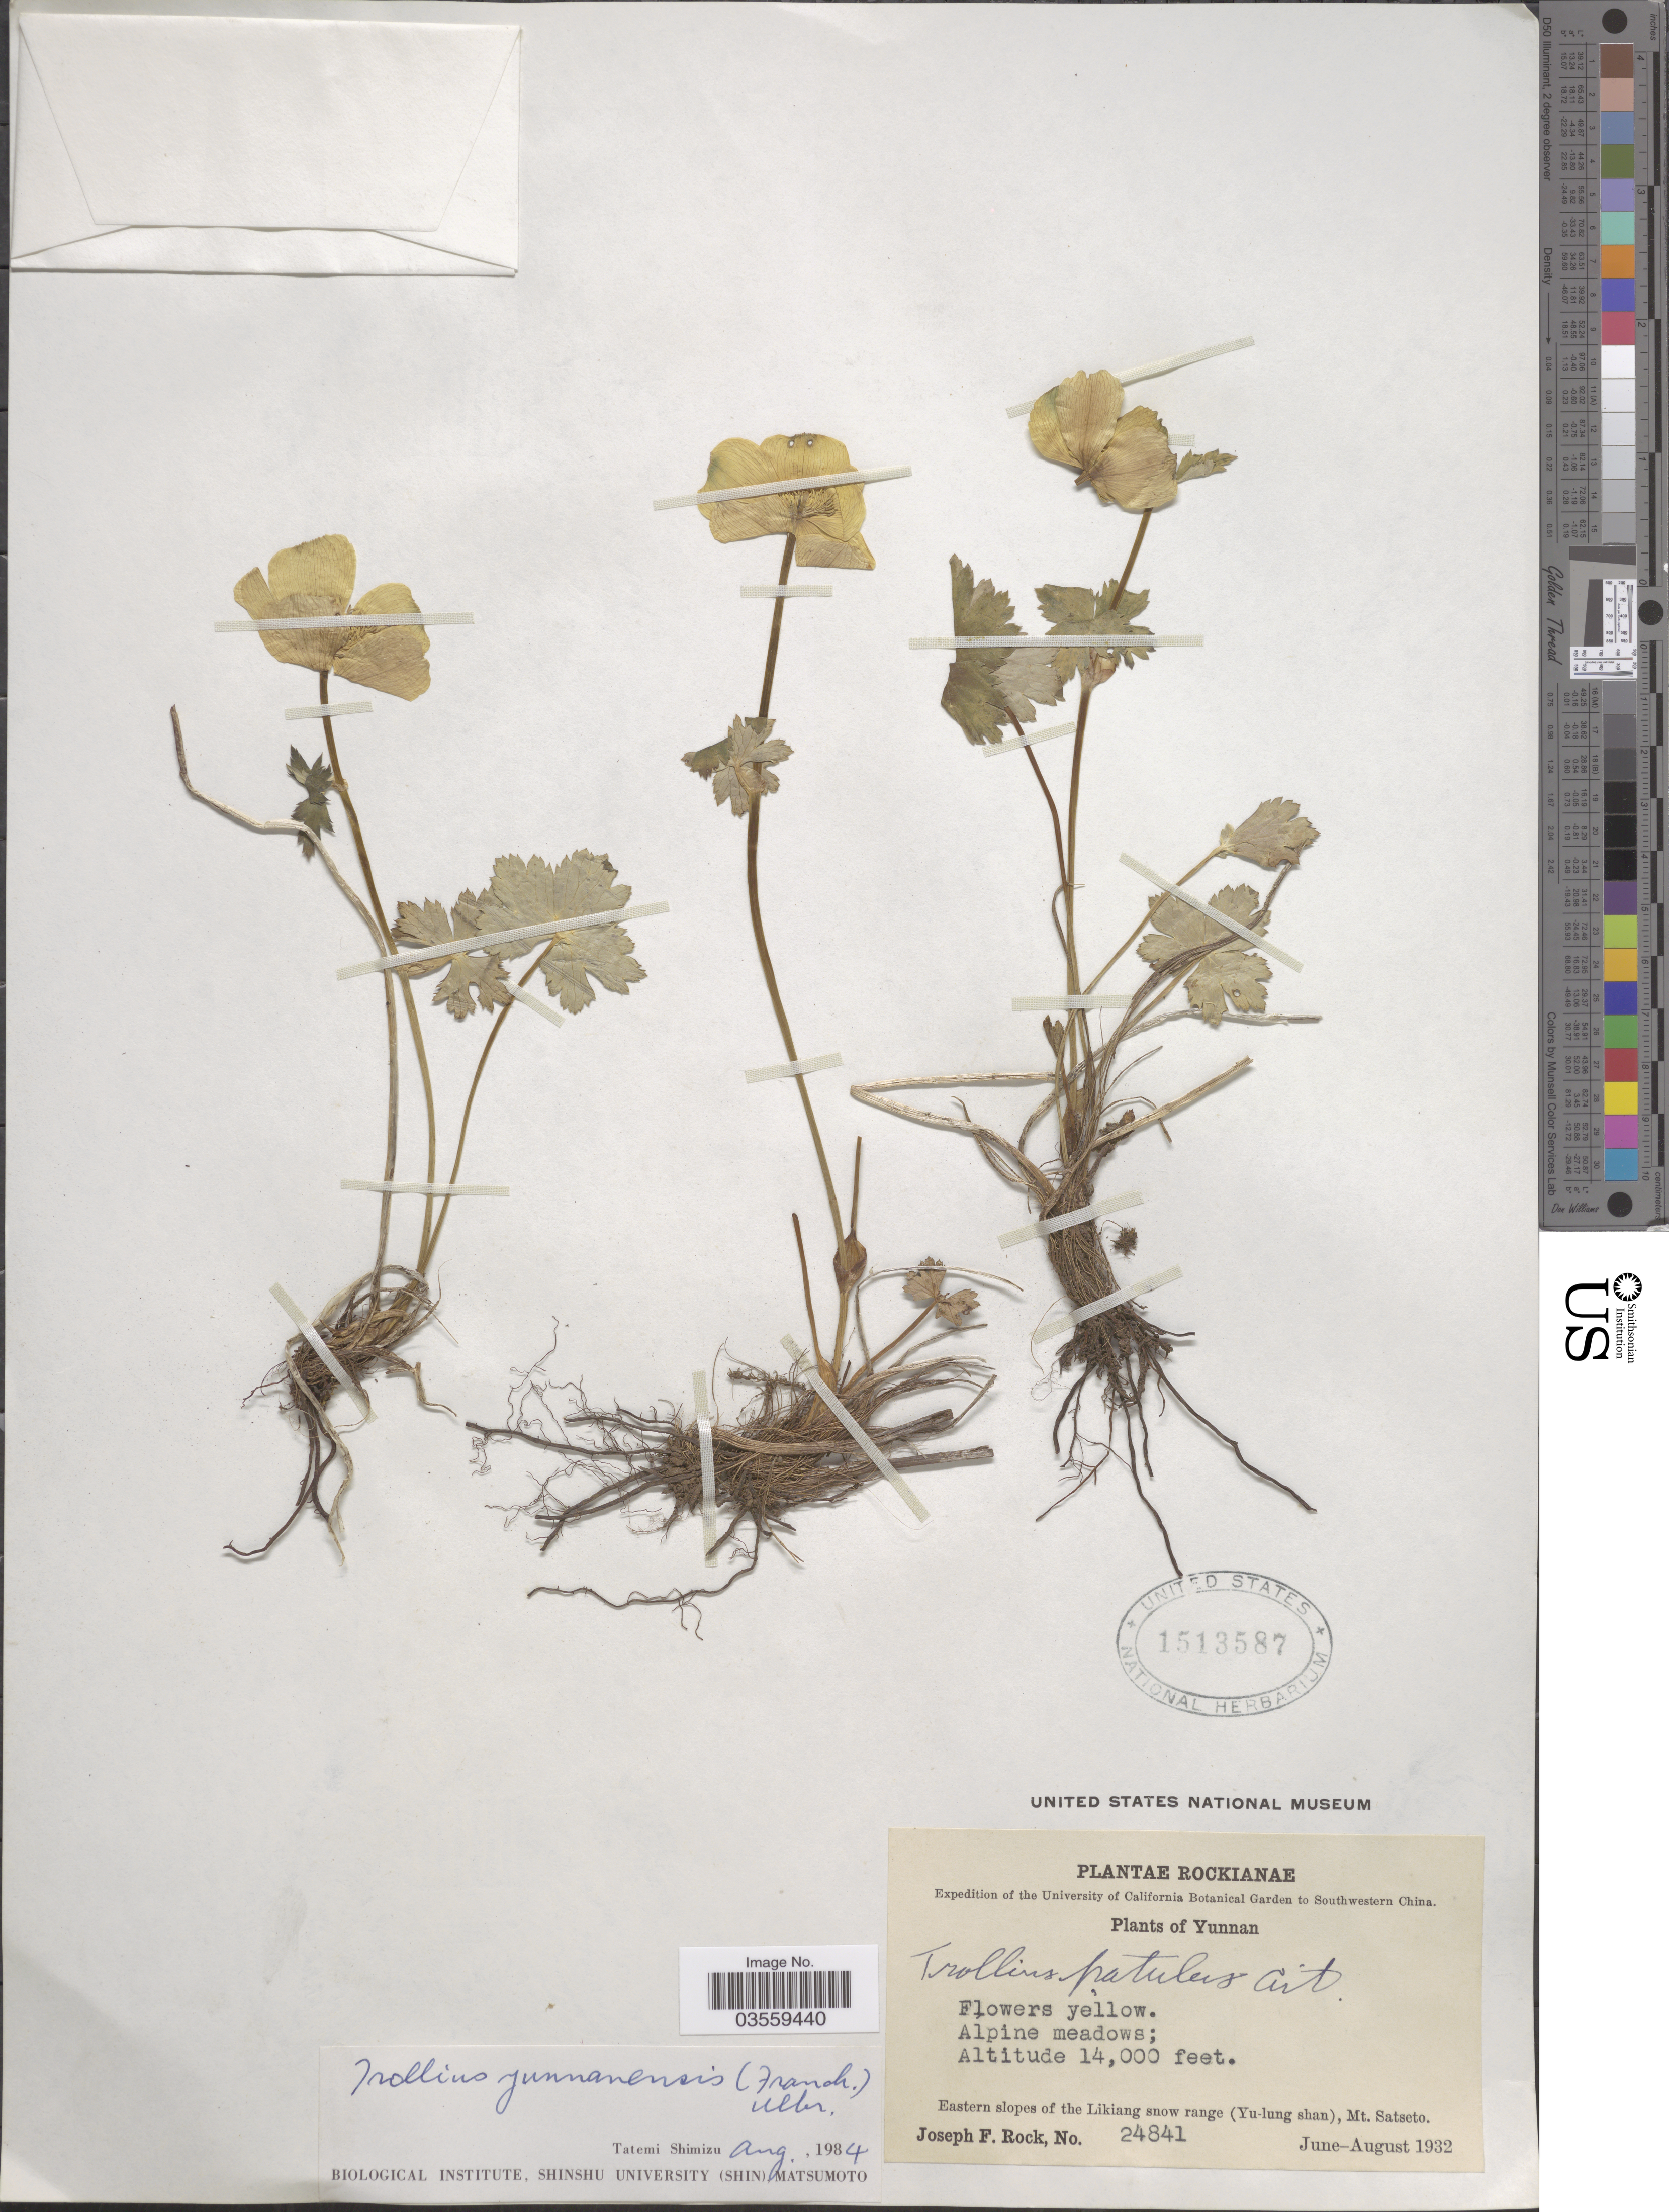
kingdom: Plantae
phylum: Tracheophyta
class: Magnoliopsida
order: Ranunculales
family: Ranunculaceae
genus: Trollius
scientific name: Trollius yunnanensis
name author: Ulbr.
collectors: J. F. Rock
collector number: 24841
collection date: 1932-06/1932-08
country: China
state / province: Yunnan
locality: Southwestern China. Eastern slopes of the Likiang snow range (Yu-lung shan), Mt. Satseto.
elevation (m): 4267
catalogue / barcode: US 1513587